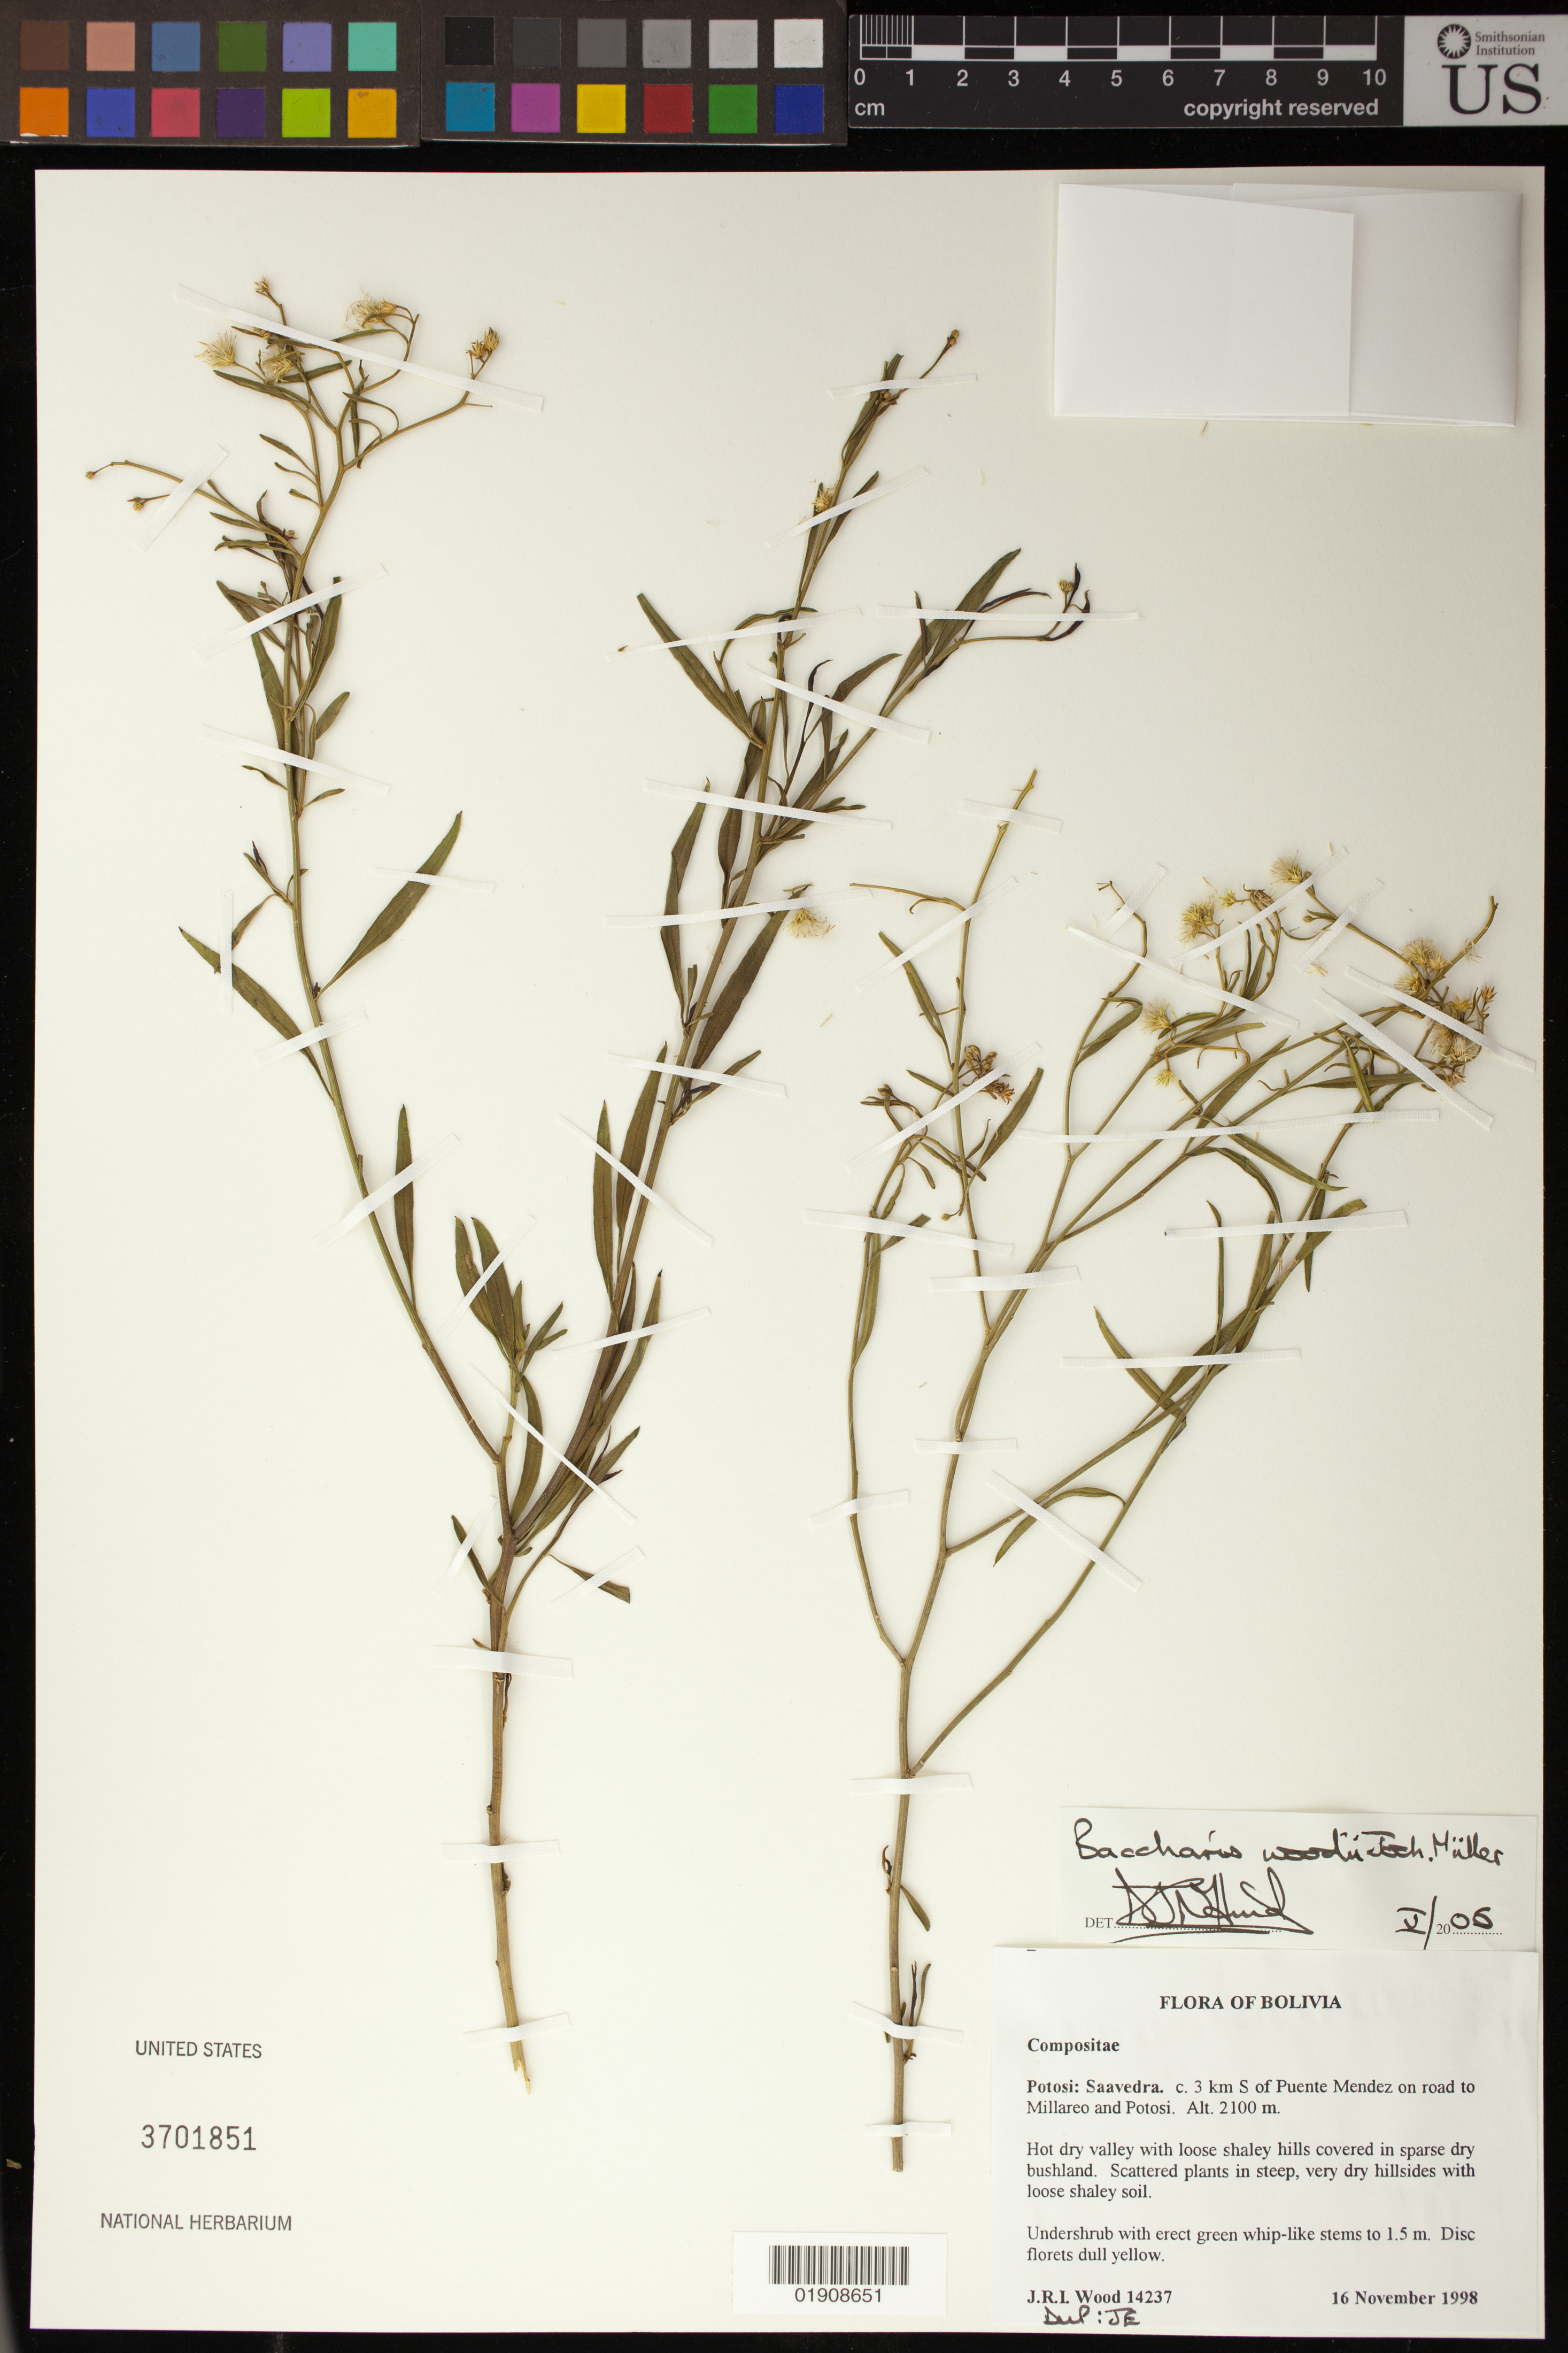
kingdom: Plantae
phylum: Tracheophyta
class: Magnoliopsida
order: Asterales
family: Asteraceae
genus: Baccharis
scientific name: Baccharis woodii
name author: Joch. Müll.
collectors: J. R. I. Wood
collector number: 14237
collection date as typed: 16 Nov 1998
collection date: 1998-11-16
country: Bolivia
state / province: Potosi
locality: Saavedra. ca. 3 km S of Puente Mendez on road to Millareo and Potosi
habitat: Hot dry valley with loose shaley hills covered in sparse dry bushland. Scattered plants in steep, very dry hillsides with loose shaley soil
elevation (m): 2100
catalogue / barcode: US 3701851